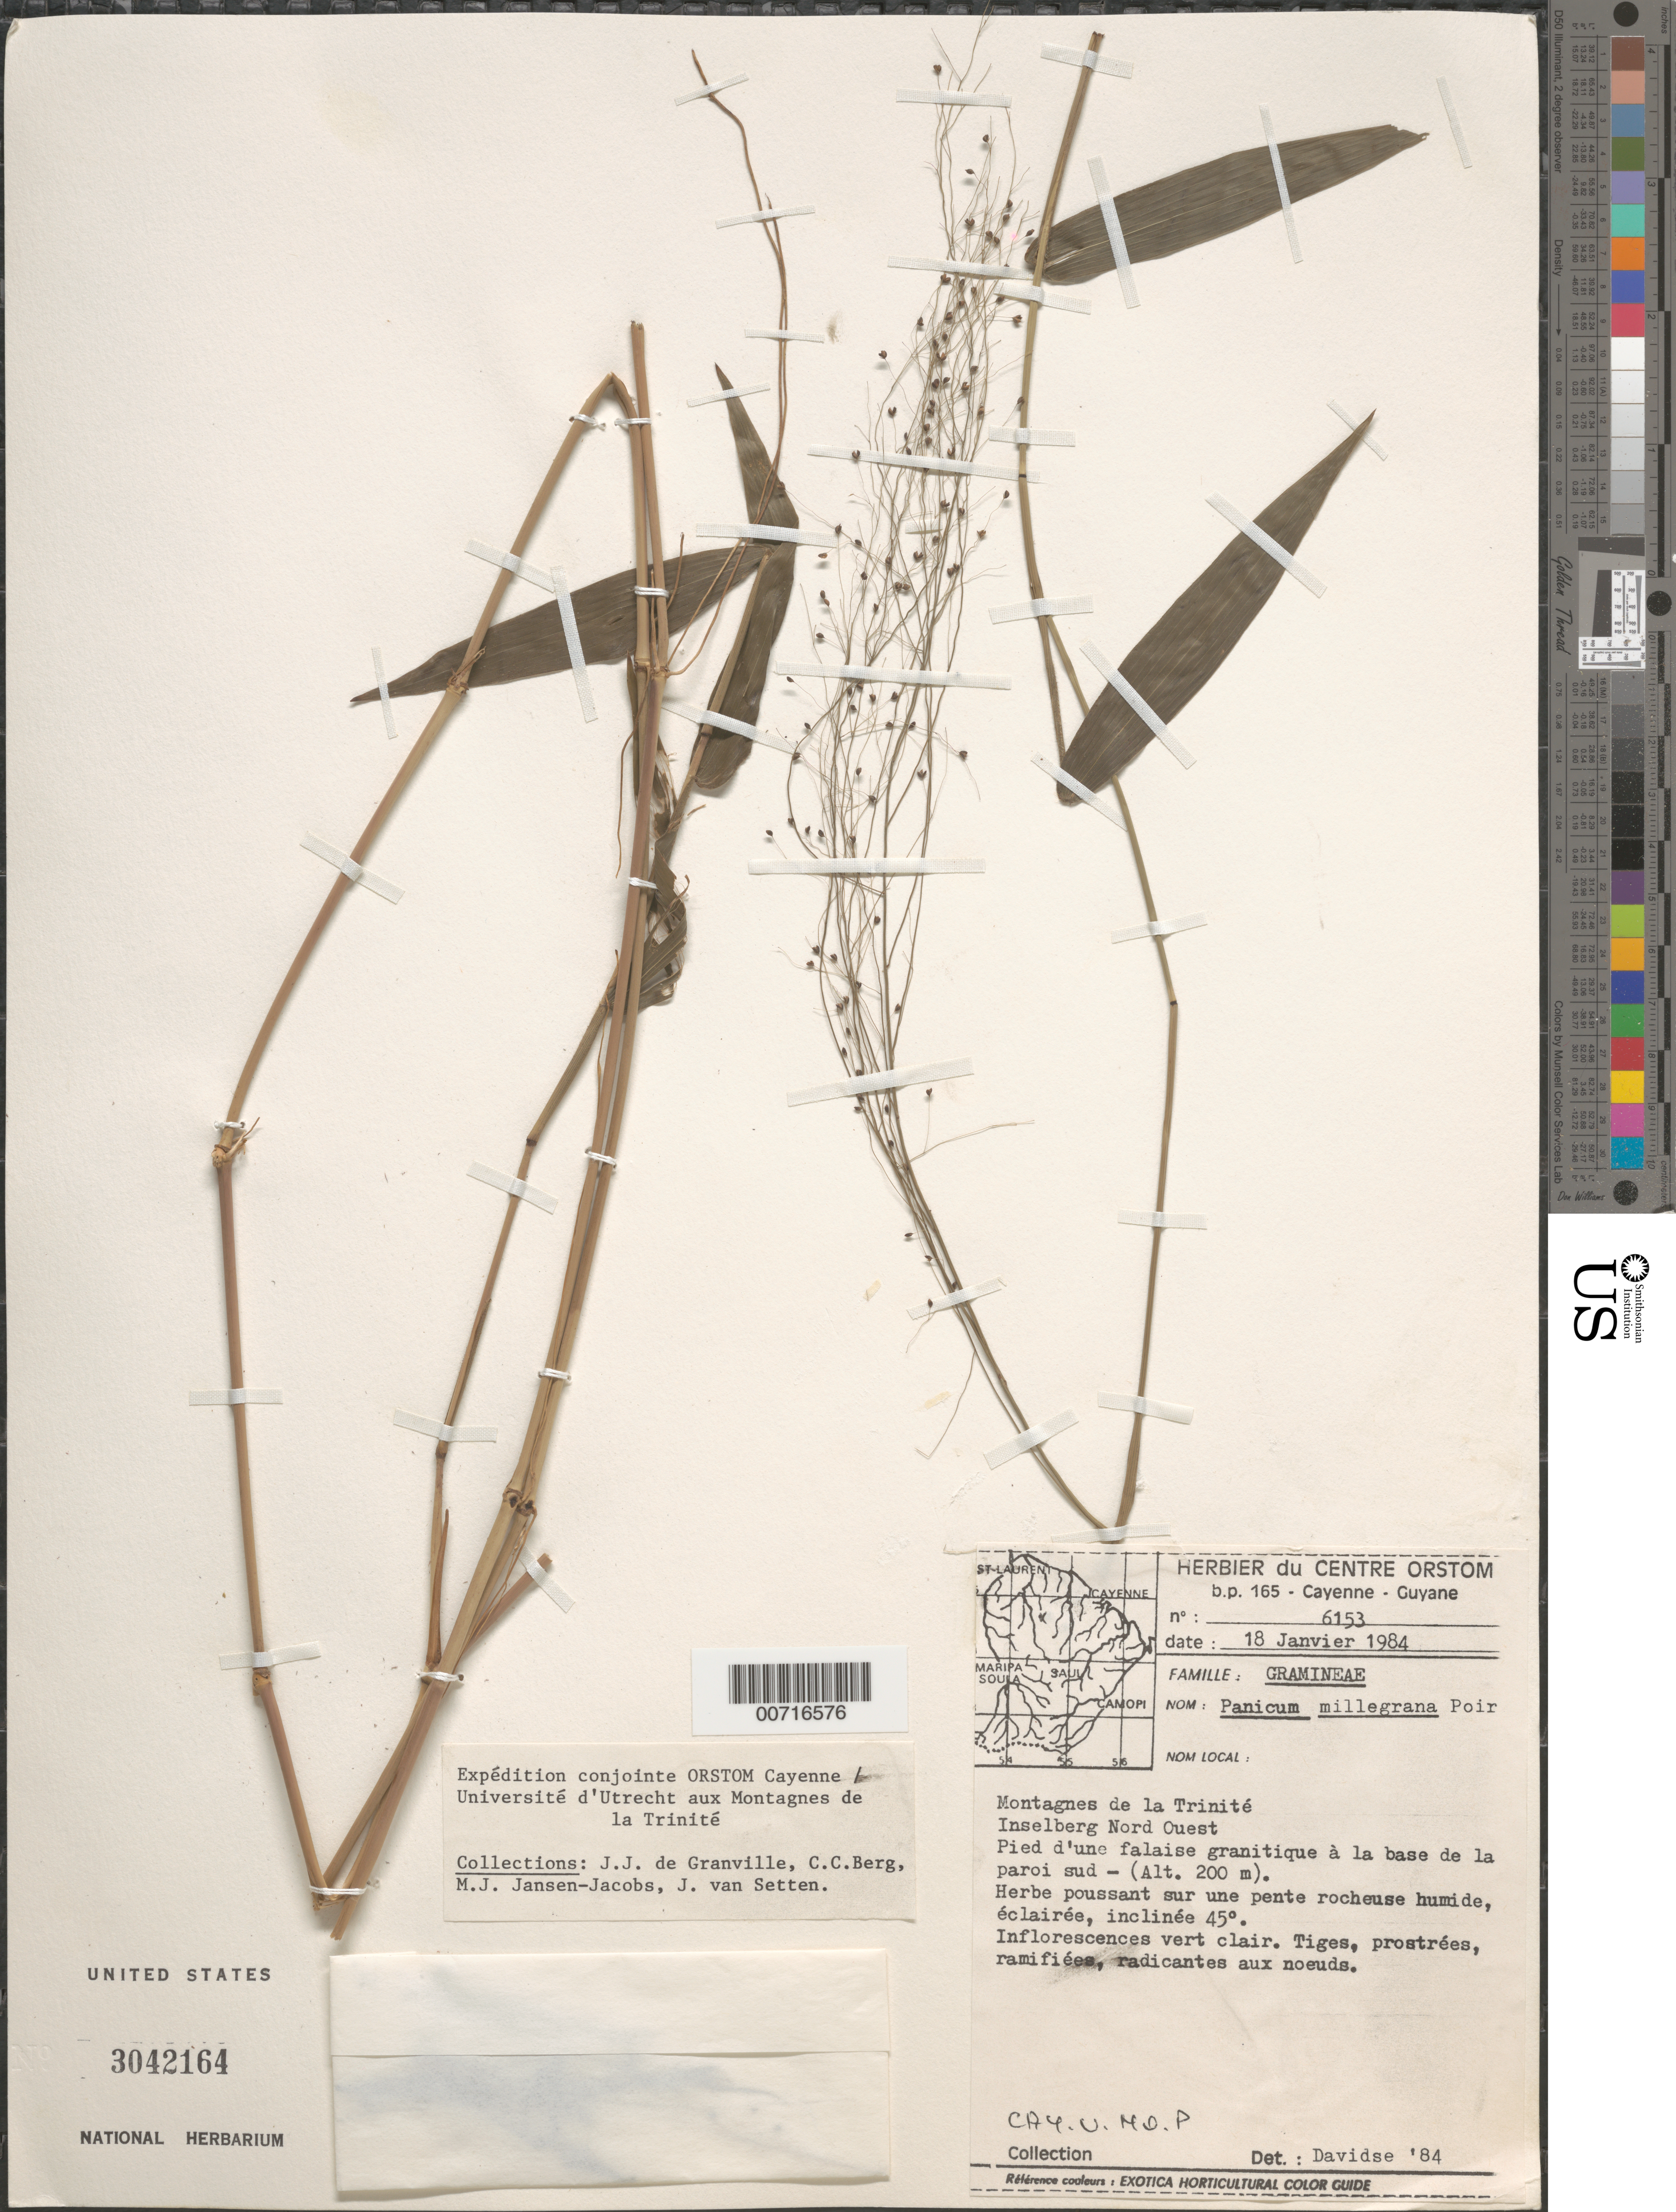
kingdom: Plantae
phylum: Tracheophyta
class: Liliopsida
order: Poales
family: Poaceae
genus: Panicum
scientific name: Panicum millegrana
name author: Poir.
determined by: Davidse, Gerrit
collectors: J.-J. de Granville, C. C. Berg, M. J. Jansen-Jacobs & J. van Setten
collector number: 6153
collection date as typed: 18-Jan-84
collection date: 1984-01-18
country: French Guiana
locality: Montagnes de la Trinité, inselberg NW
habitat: Pied d'une falaise granitique à la base de la paroi sud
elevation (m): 200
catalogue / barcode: US 3042164